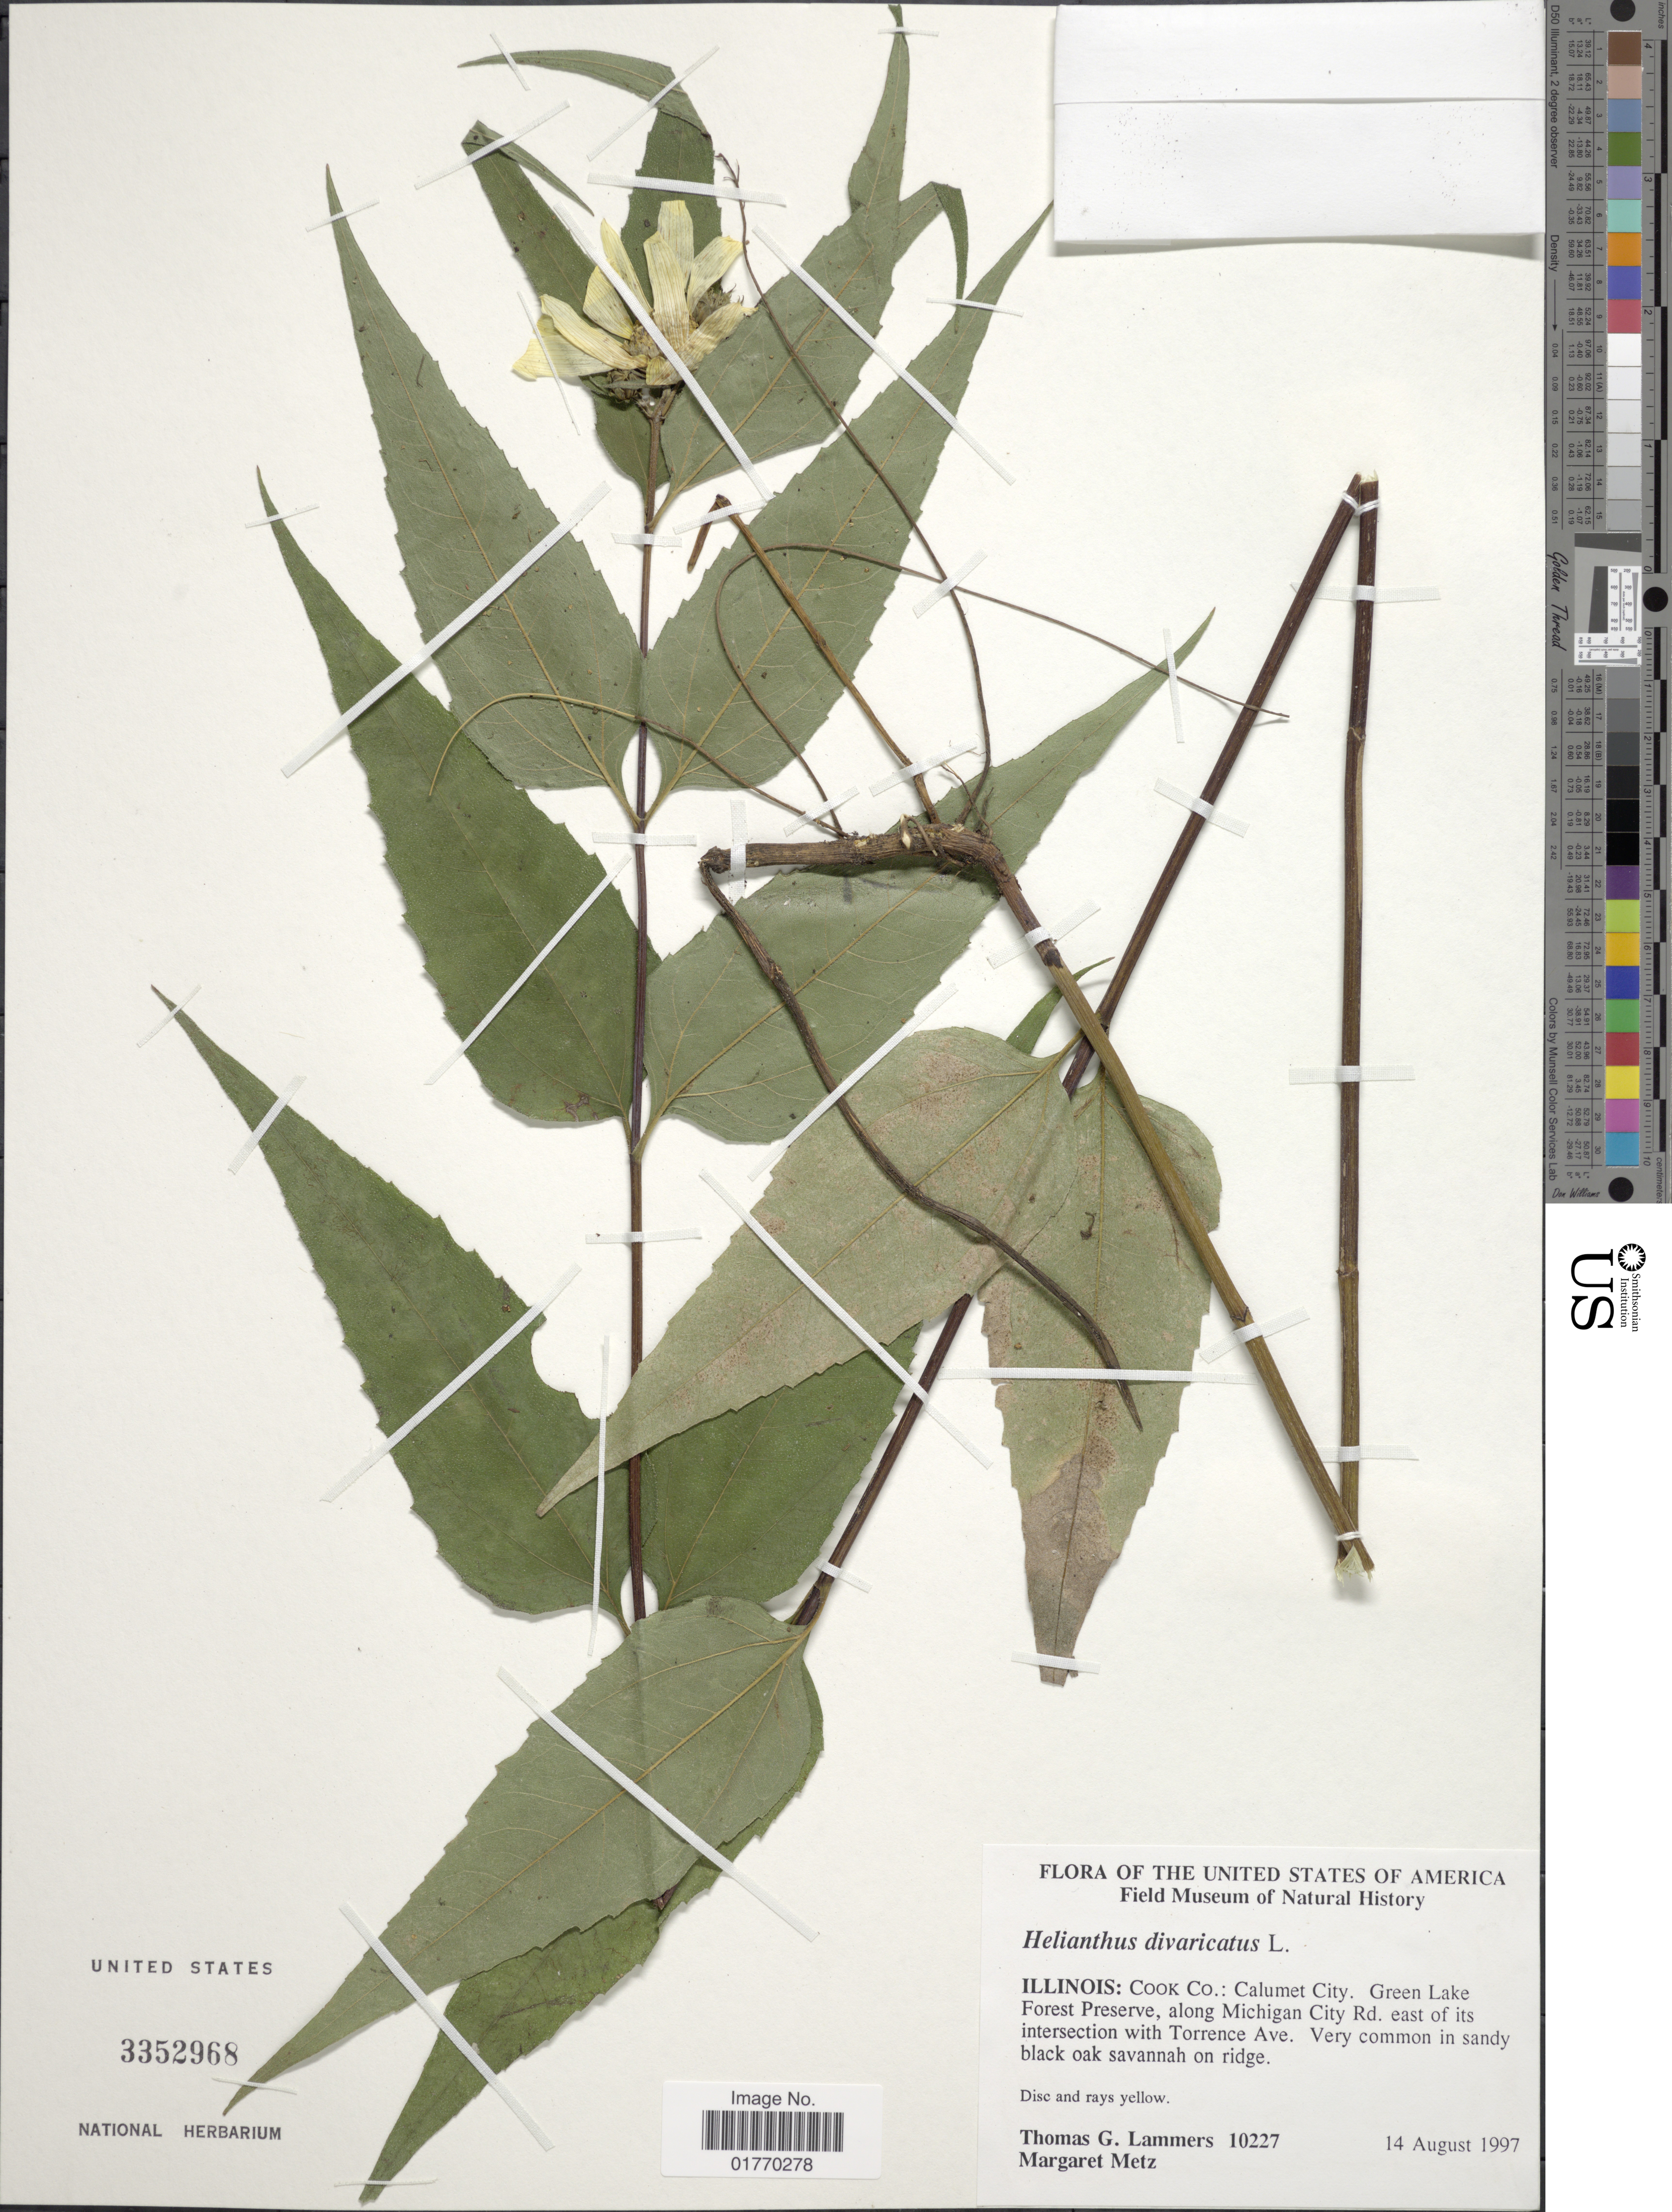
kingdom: Plantae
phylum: Tracheophyta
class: Magnoliopsida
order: Asterales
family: Asteraceae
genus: Helianthus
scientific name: Helianthus divaricatus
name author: L.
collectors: T. G. Lammers & M. Metz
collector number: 10227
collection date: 1997-08-14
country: United States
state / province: Illinois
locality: Illinois: Cook Co.: Calumet City, Green Lake Forest Preserve, along Michigan City Rd., east of its intersection with Torrence Ave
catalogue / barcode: US 3352968